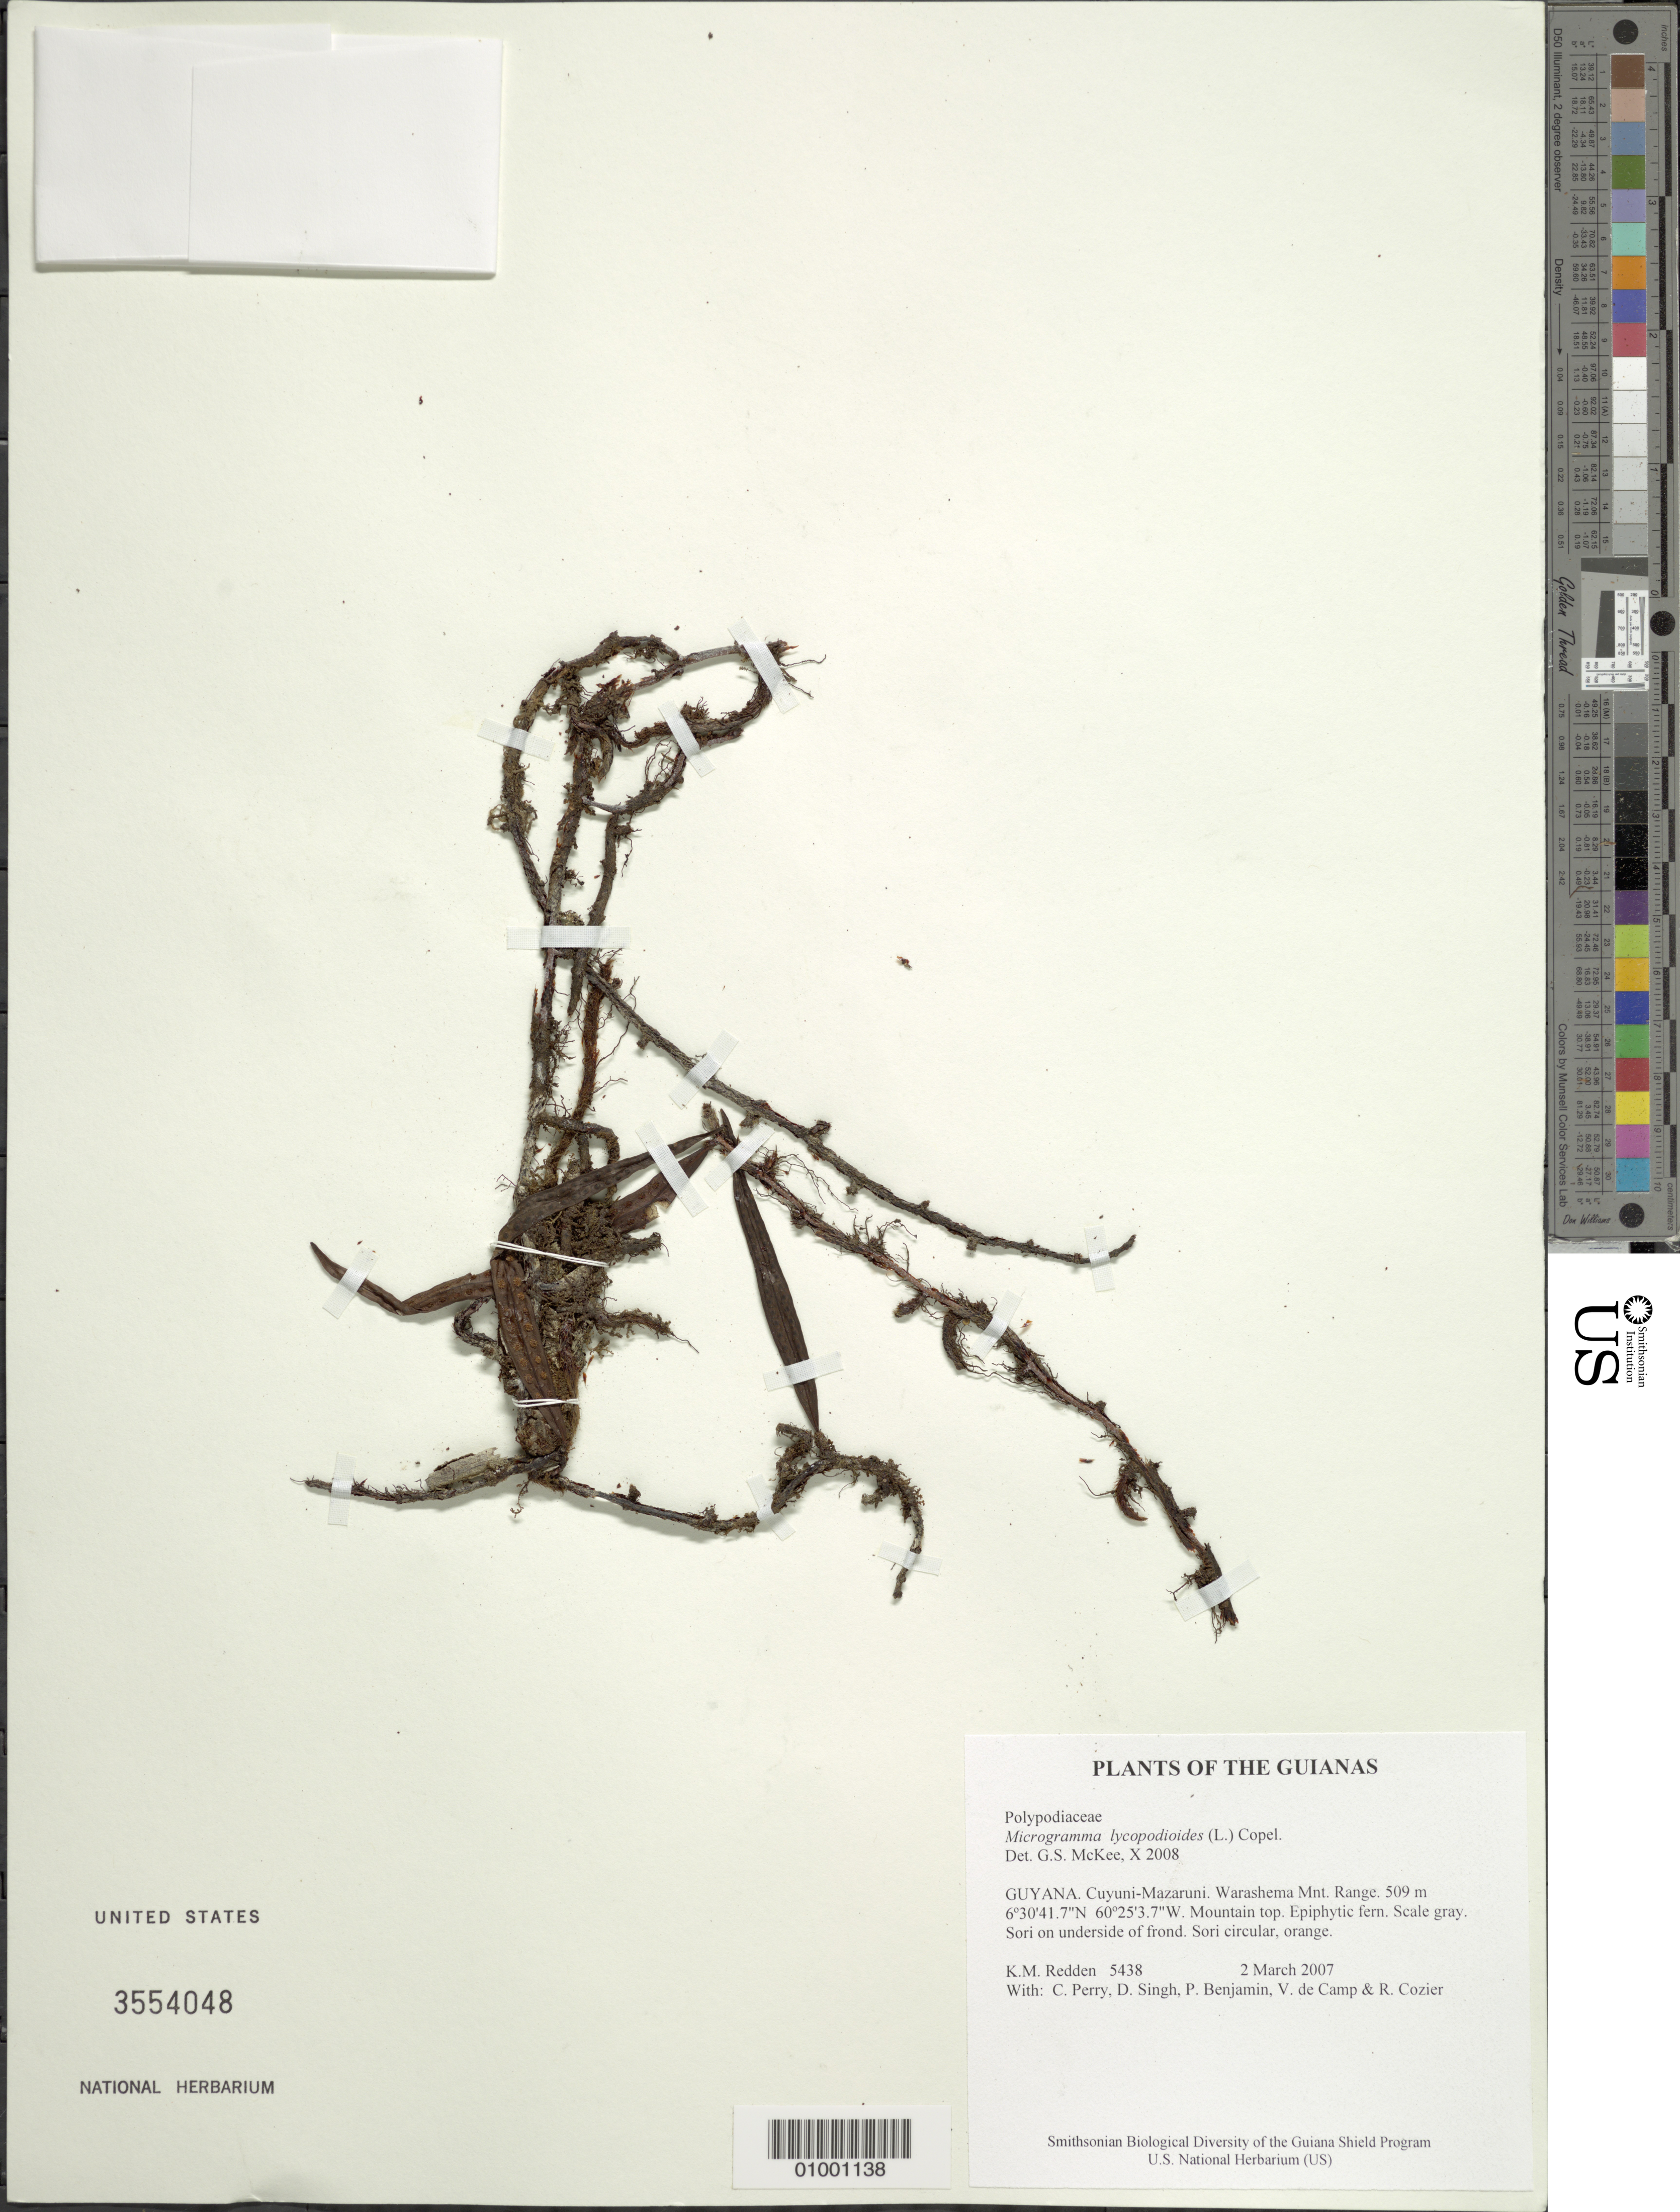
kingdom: Plantae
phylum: Tracheophyta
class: Polypodiopsida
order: Polypodiales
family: Polypodiaceae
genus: Microgramma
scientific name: Microgramma lycopodioides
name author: (L.) Copel.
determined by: McKee, G. S., (US), NMNH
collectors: K. M. Redden, C. Perry, D. Singh, P. Benjamin, V. De Camp & R. Cozier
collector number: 5438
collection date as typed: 2 March 2007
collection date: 2007-03-02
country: Guyana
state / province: Cuyuni-Mazaruni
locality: Warashema Mnt. Range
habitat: Mountain top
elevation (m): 509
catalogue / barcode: US 3554048